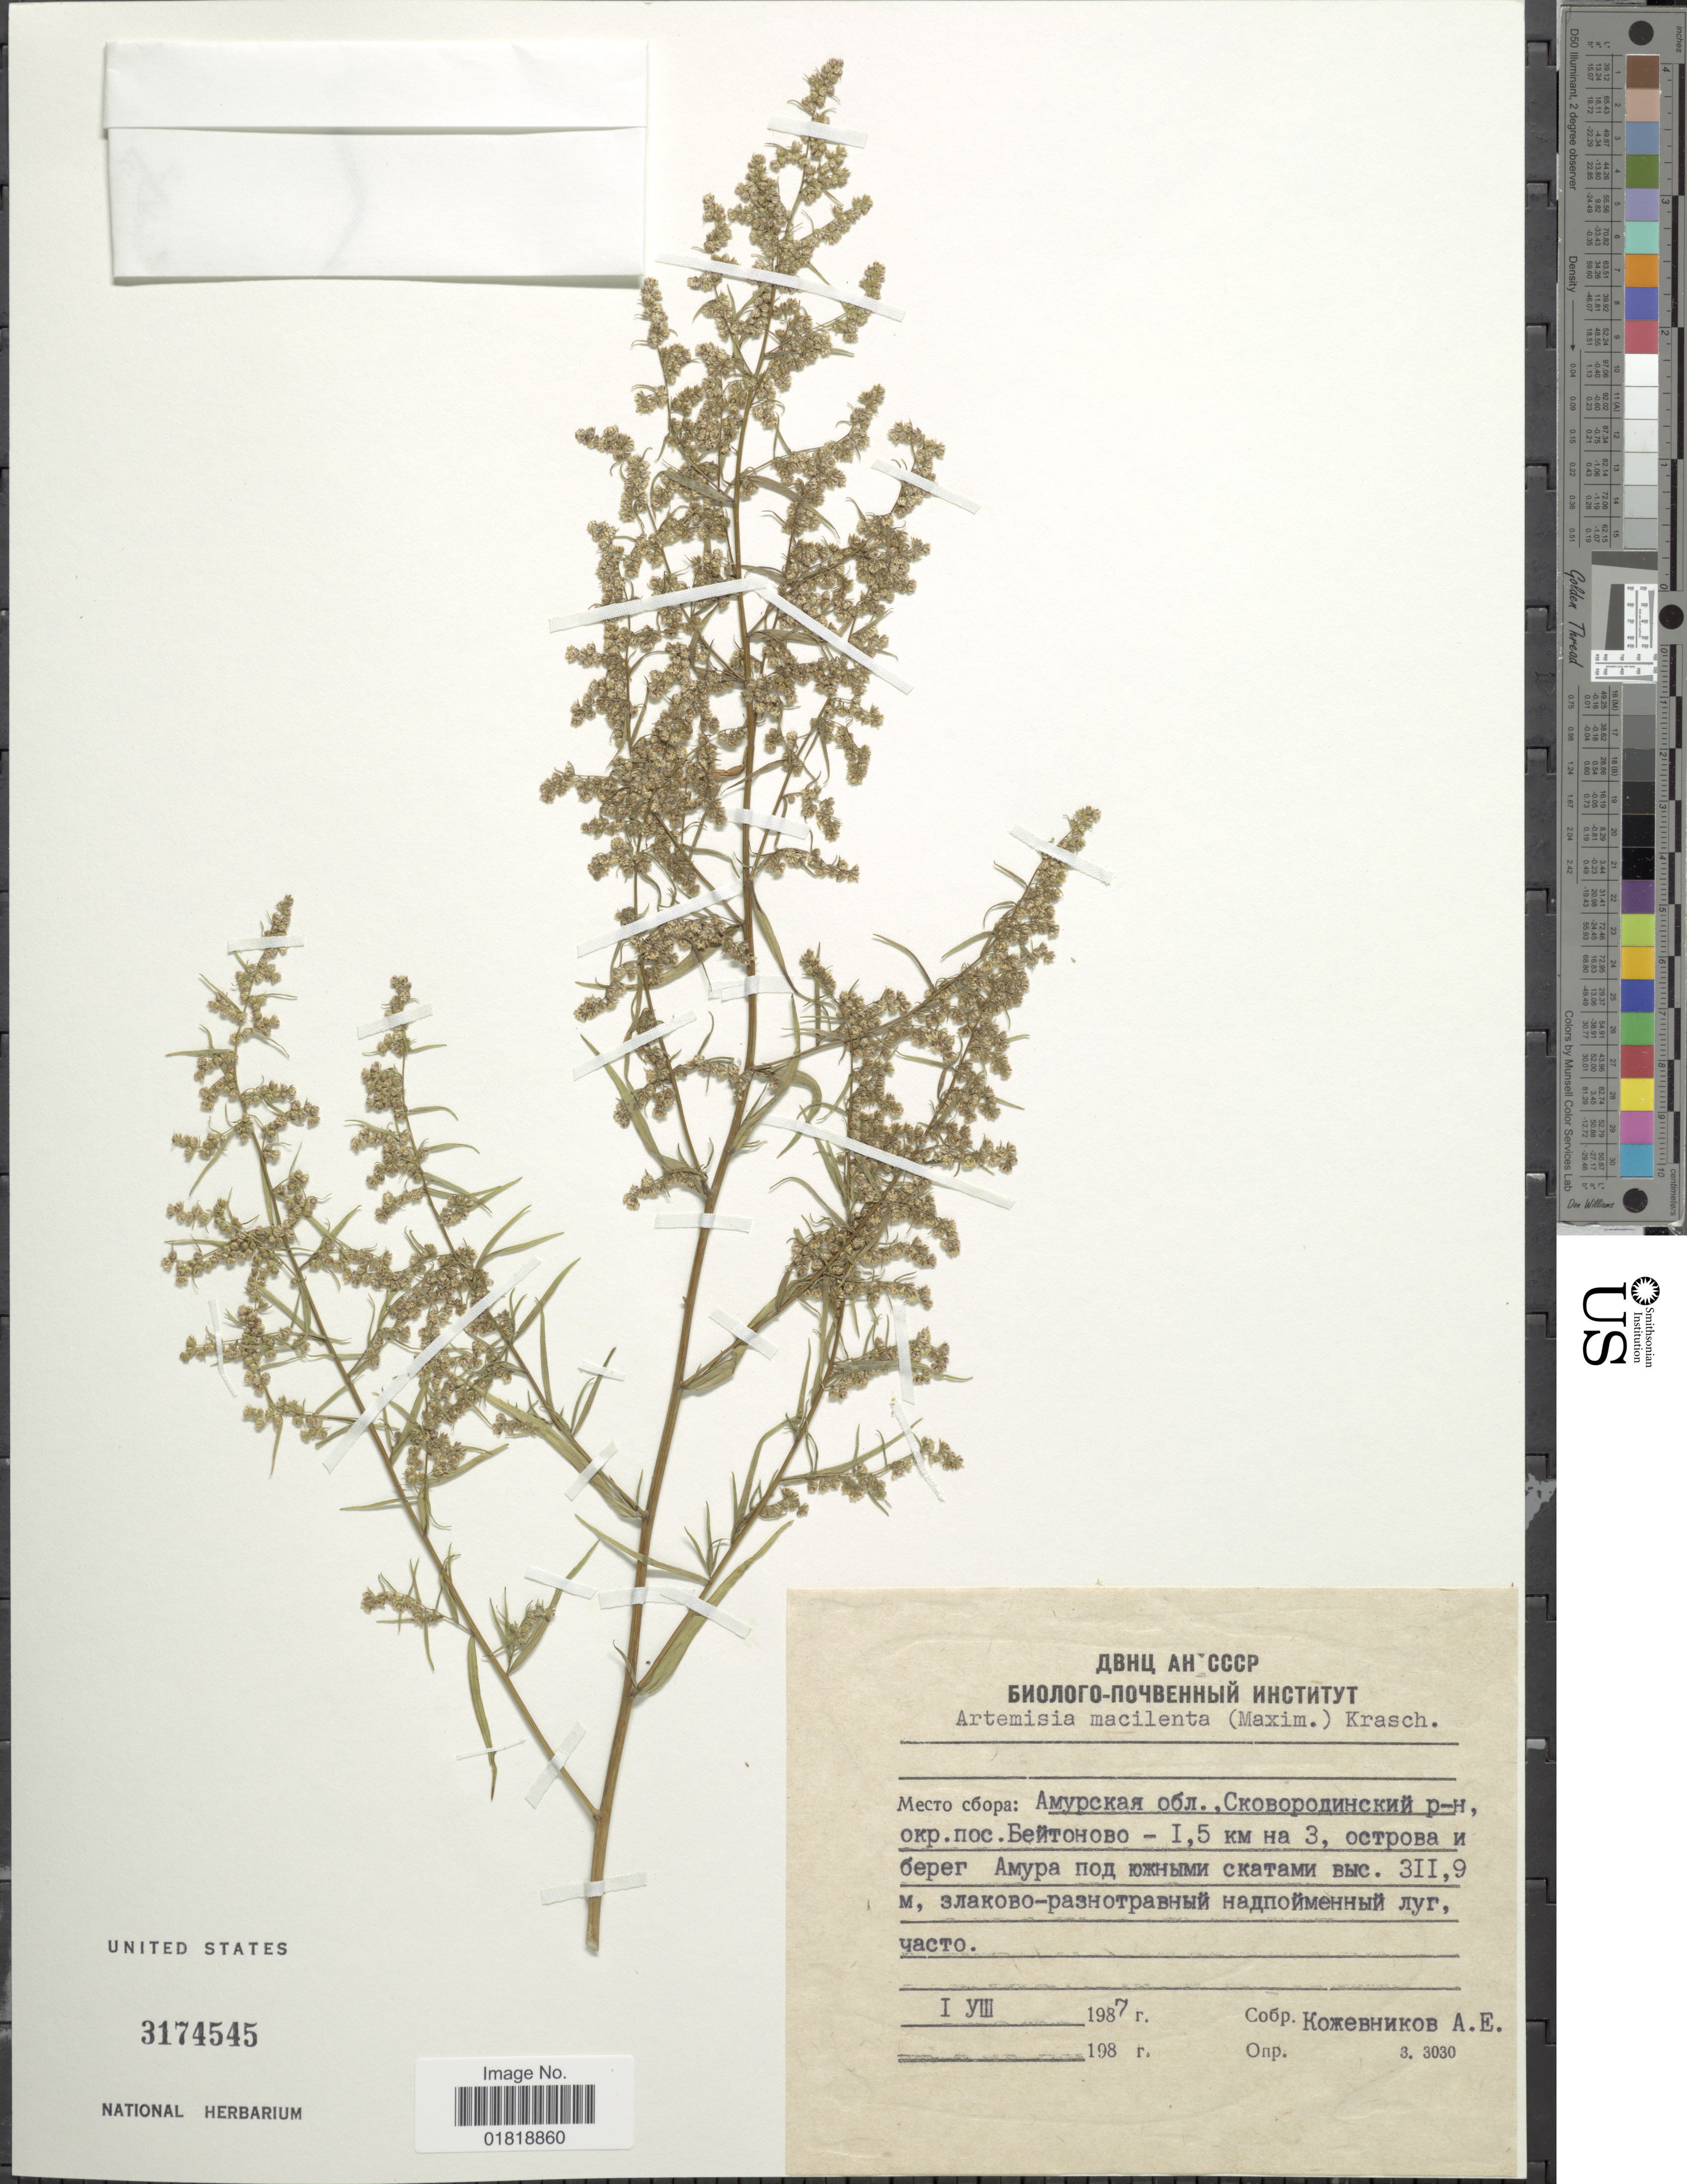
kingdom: Plantae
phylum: Tracheophyta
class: Magnoliopsida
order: Asterales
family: Asteraceae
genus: Artemisia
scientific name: Artemisia macilenta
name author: (Maxim.) Krasch.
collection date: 1987-08-01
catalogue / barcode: US 3174545